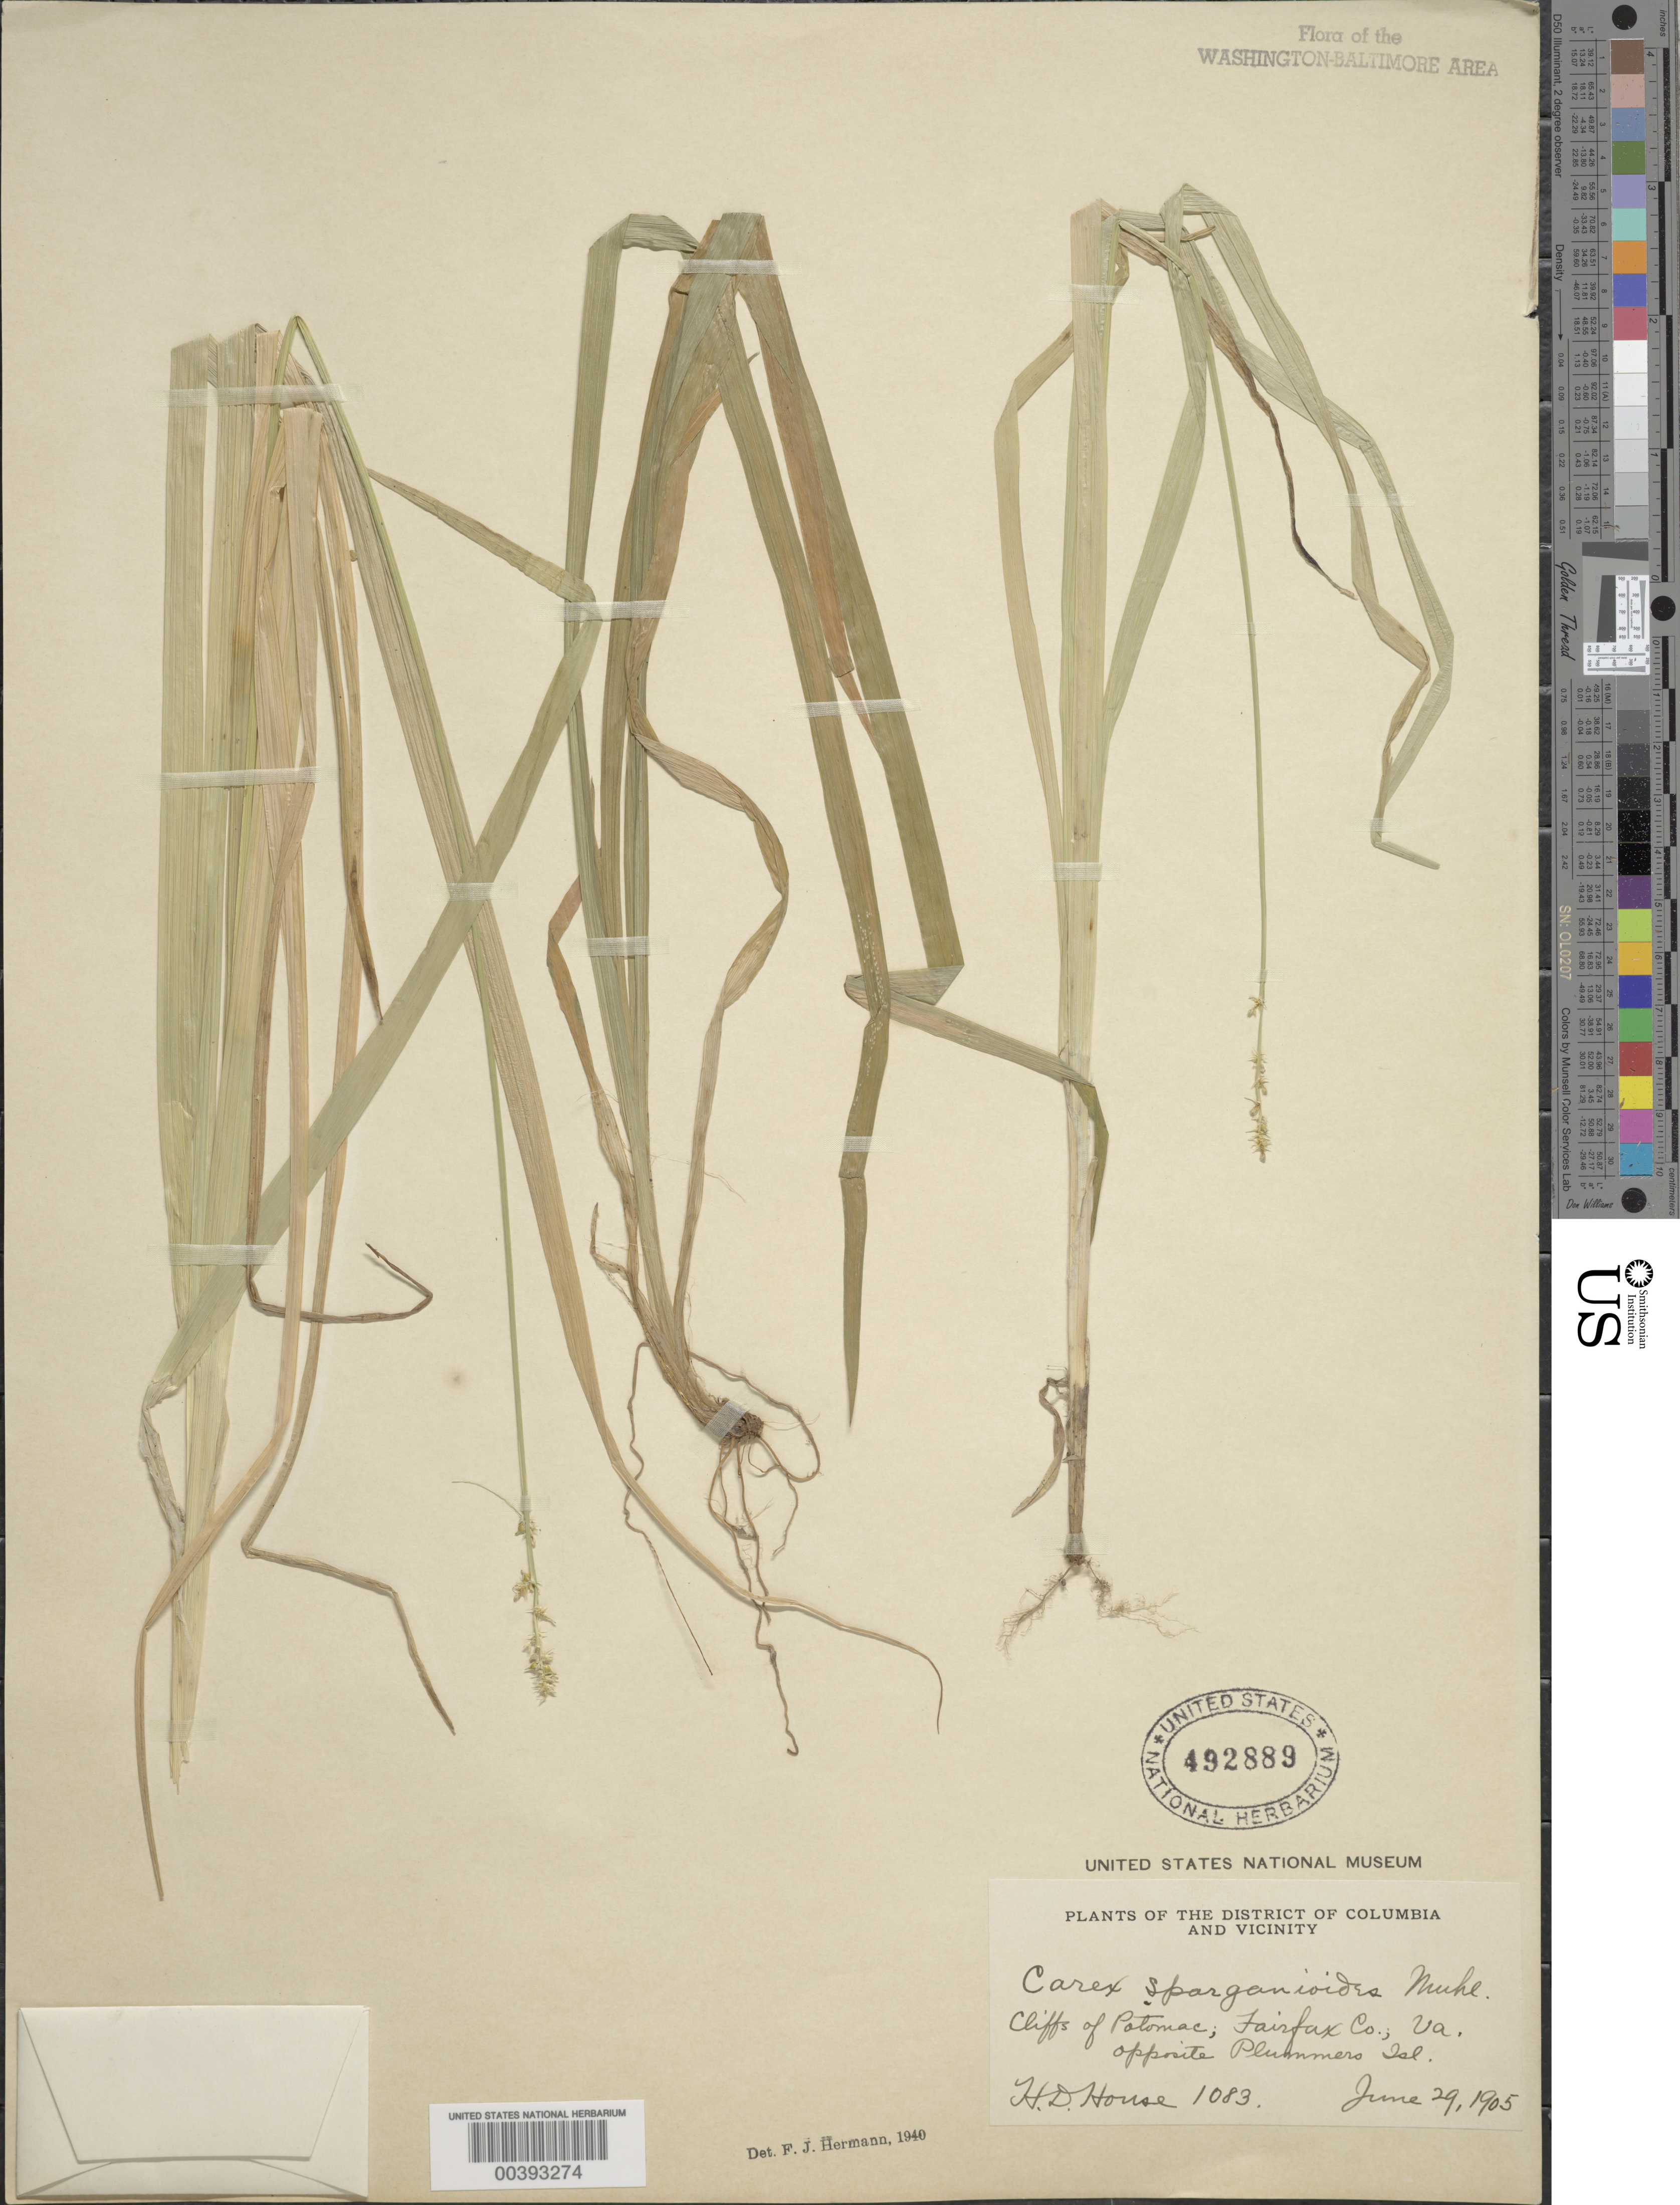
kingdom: Plantae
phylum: Tracheophyta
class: Liliopsida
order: Poales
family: Cyperaceae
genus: Carex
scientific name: Carex sparganioides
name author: Muhl. ex Willd.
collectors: H. D. House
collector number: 1083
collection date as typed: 29 Jun 1905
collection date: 1905-06-29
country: United States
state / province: Virginia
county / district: Fairfax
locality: opposite Plummers Island C. & O. Canal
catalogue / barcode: US 492889